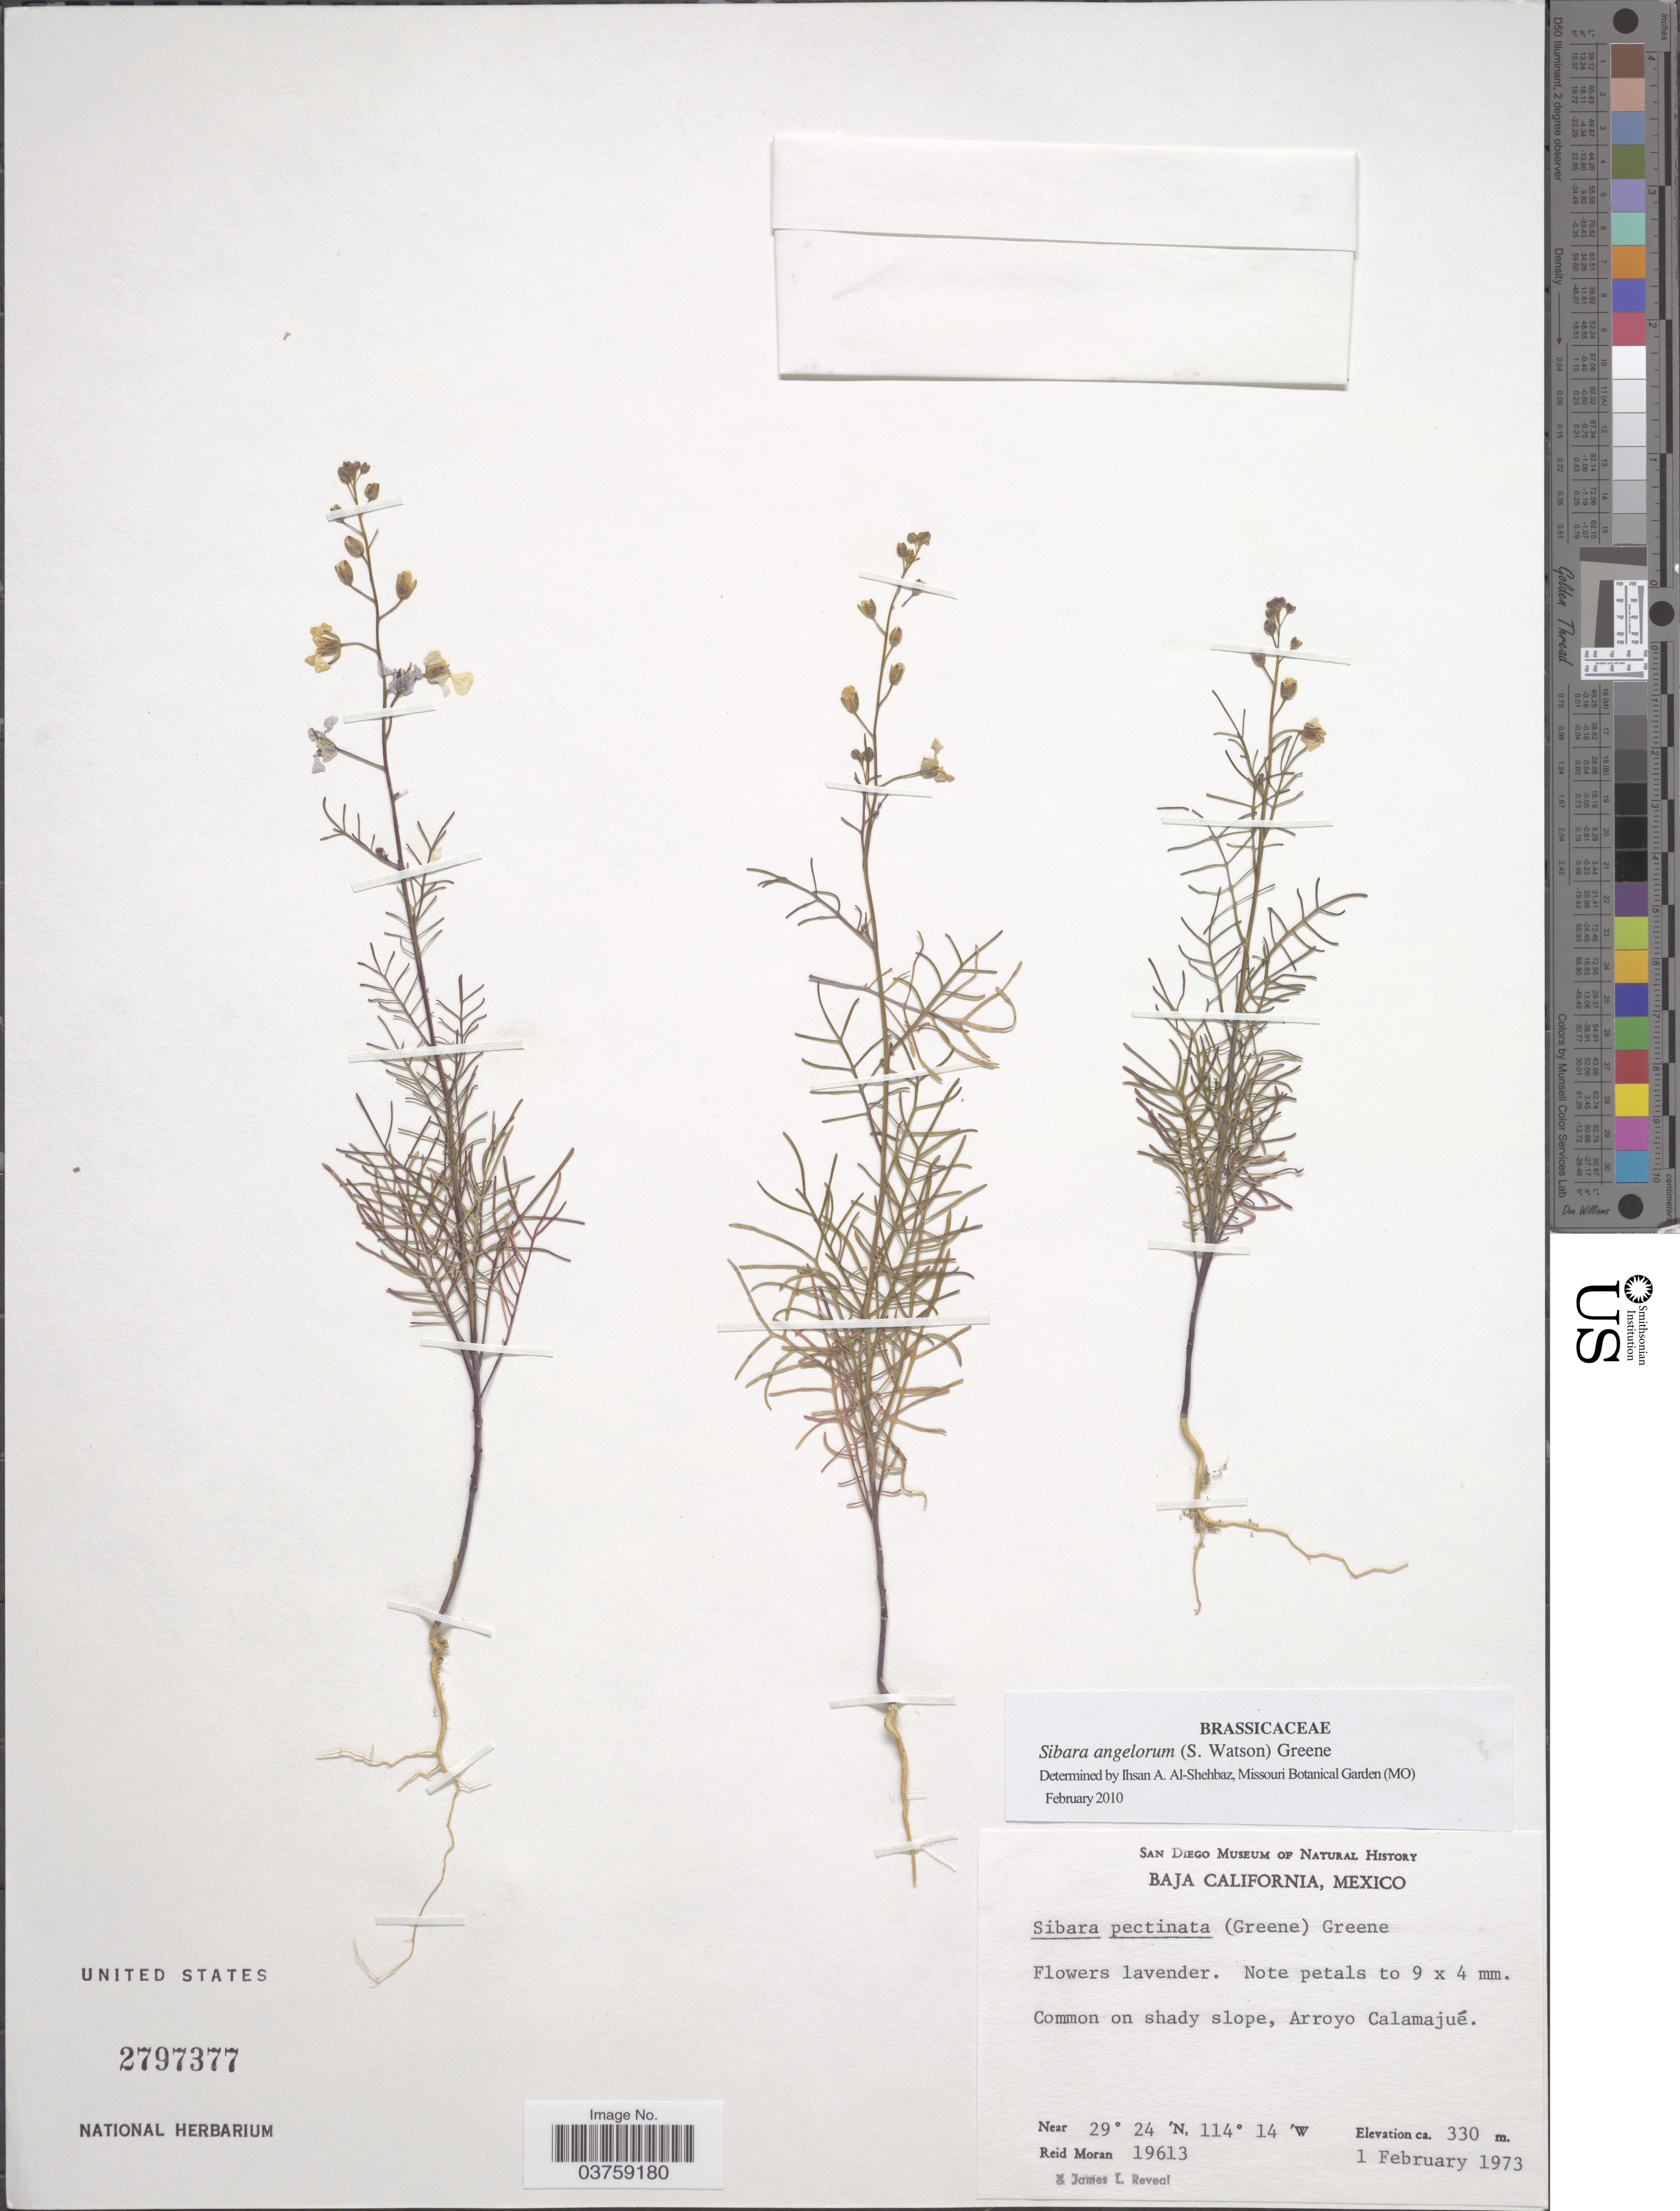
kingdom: Plantae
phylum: Tracheophyta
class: Magnoliopsida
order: Brassicales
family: Brassicaceae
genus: Sibara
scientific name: Sibara angelorum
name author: (S. Watson) Greene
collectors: R. Moran & J. L. Reveal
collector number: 19613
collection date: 1973-02-01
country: Mexico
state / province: Baja California Norte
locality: Common on shady slope, Arroyo Calamajué.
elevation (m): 330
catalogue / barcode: US 2797377